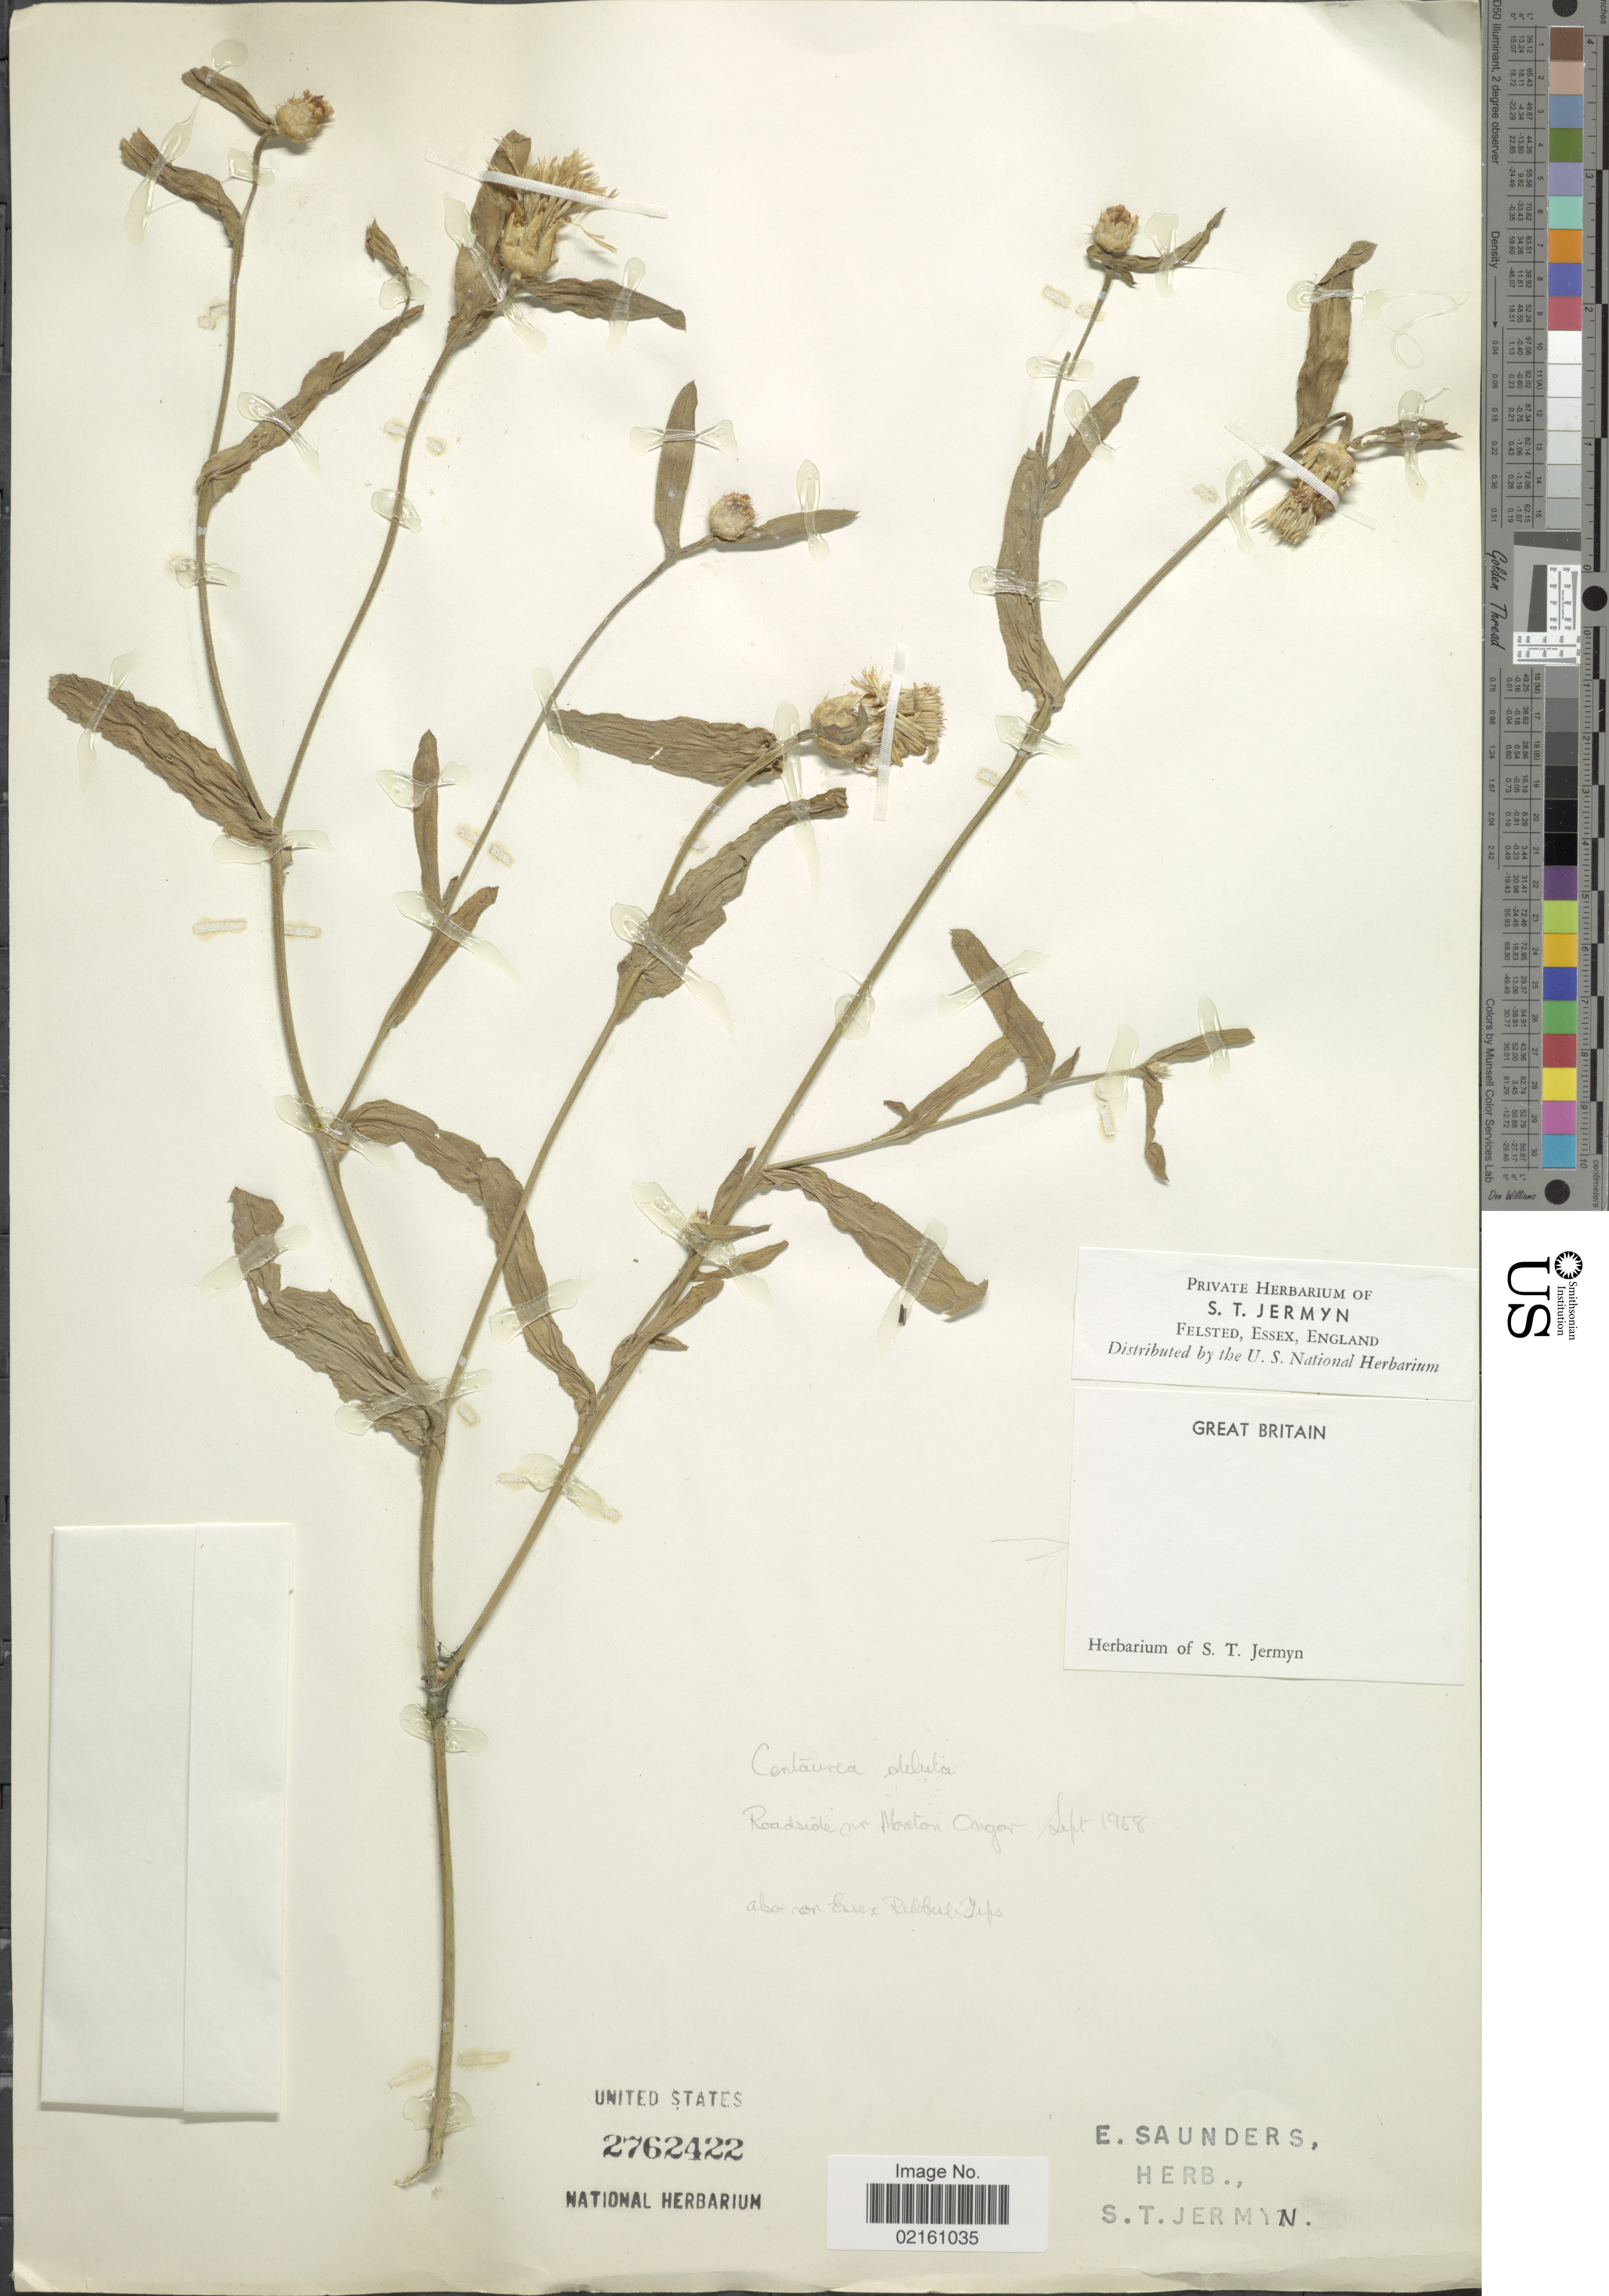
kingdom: Plantae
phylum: Tracheophyta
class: Magnoliopsida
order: Asterales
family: Asteraceae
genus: Centaurea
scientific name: Centaurea diluta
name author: Aiton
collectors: ex herb. S. T. Jermyn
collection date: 1868-09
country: United Kingdom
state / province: England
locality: Great Britain, roadside n. Moreton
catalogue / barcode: US 2762422